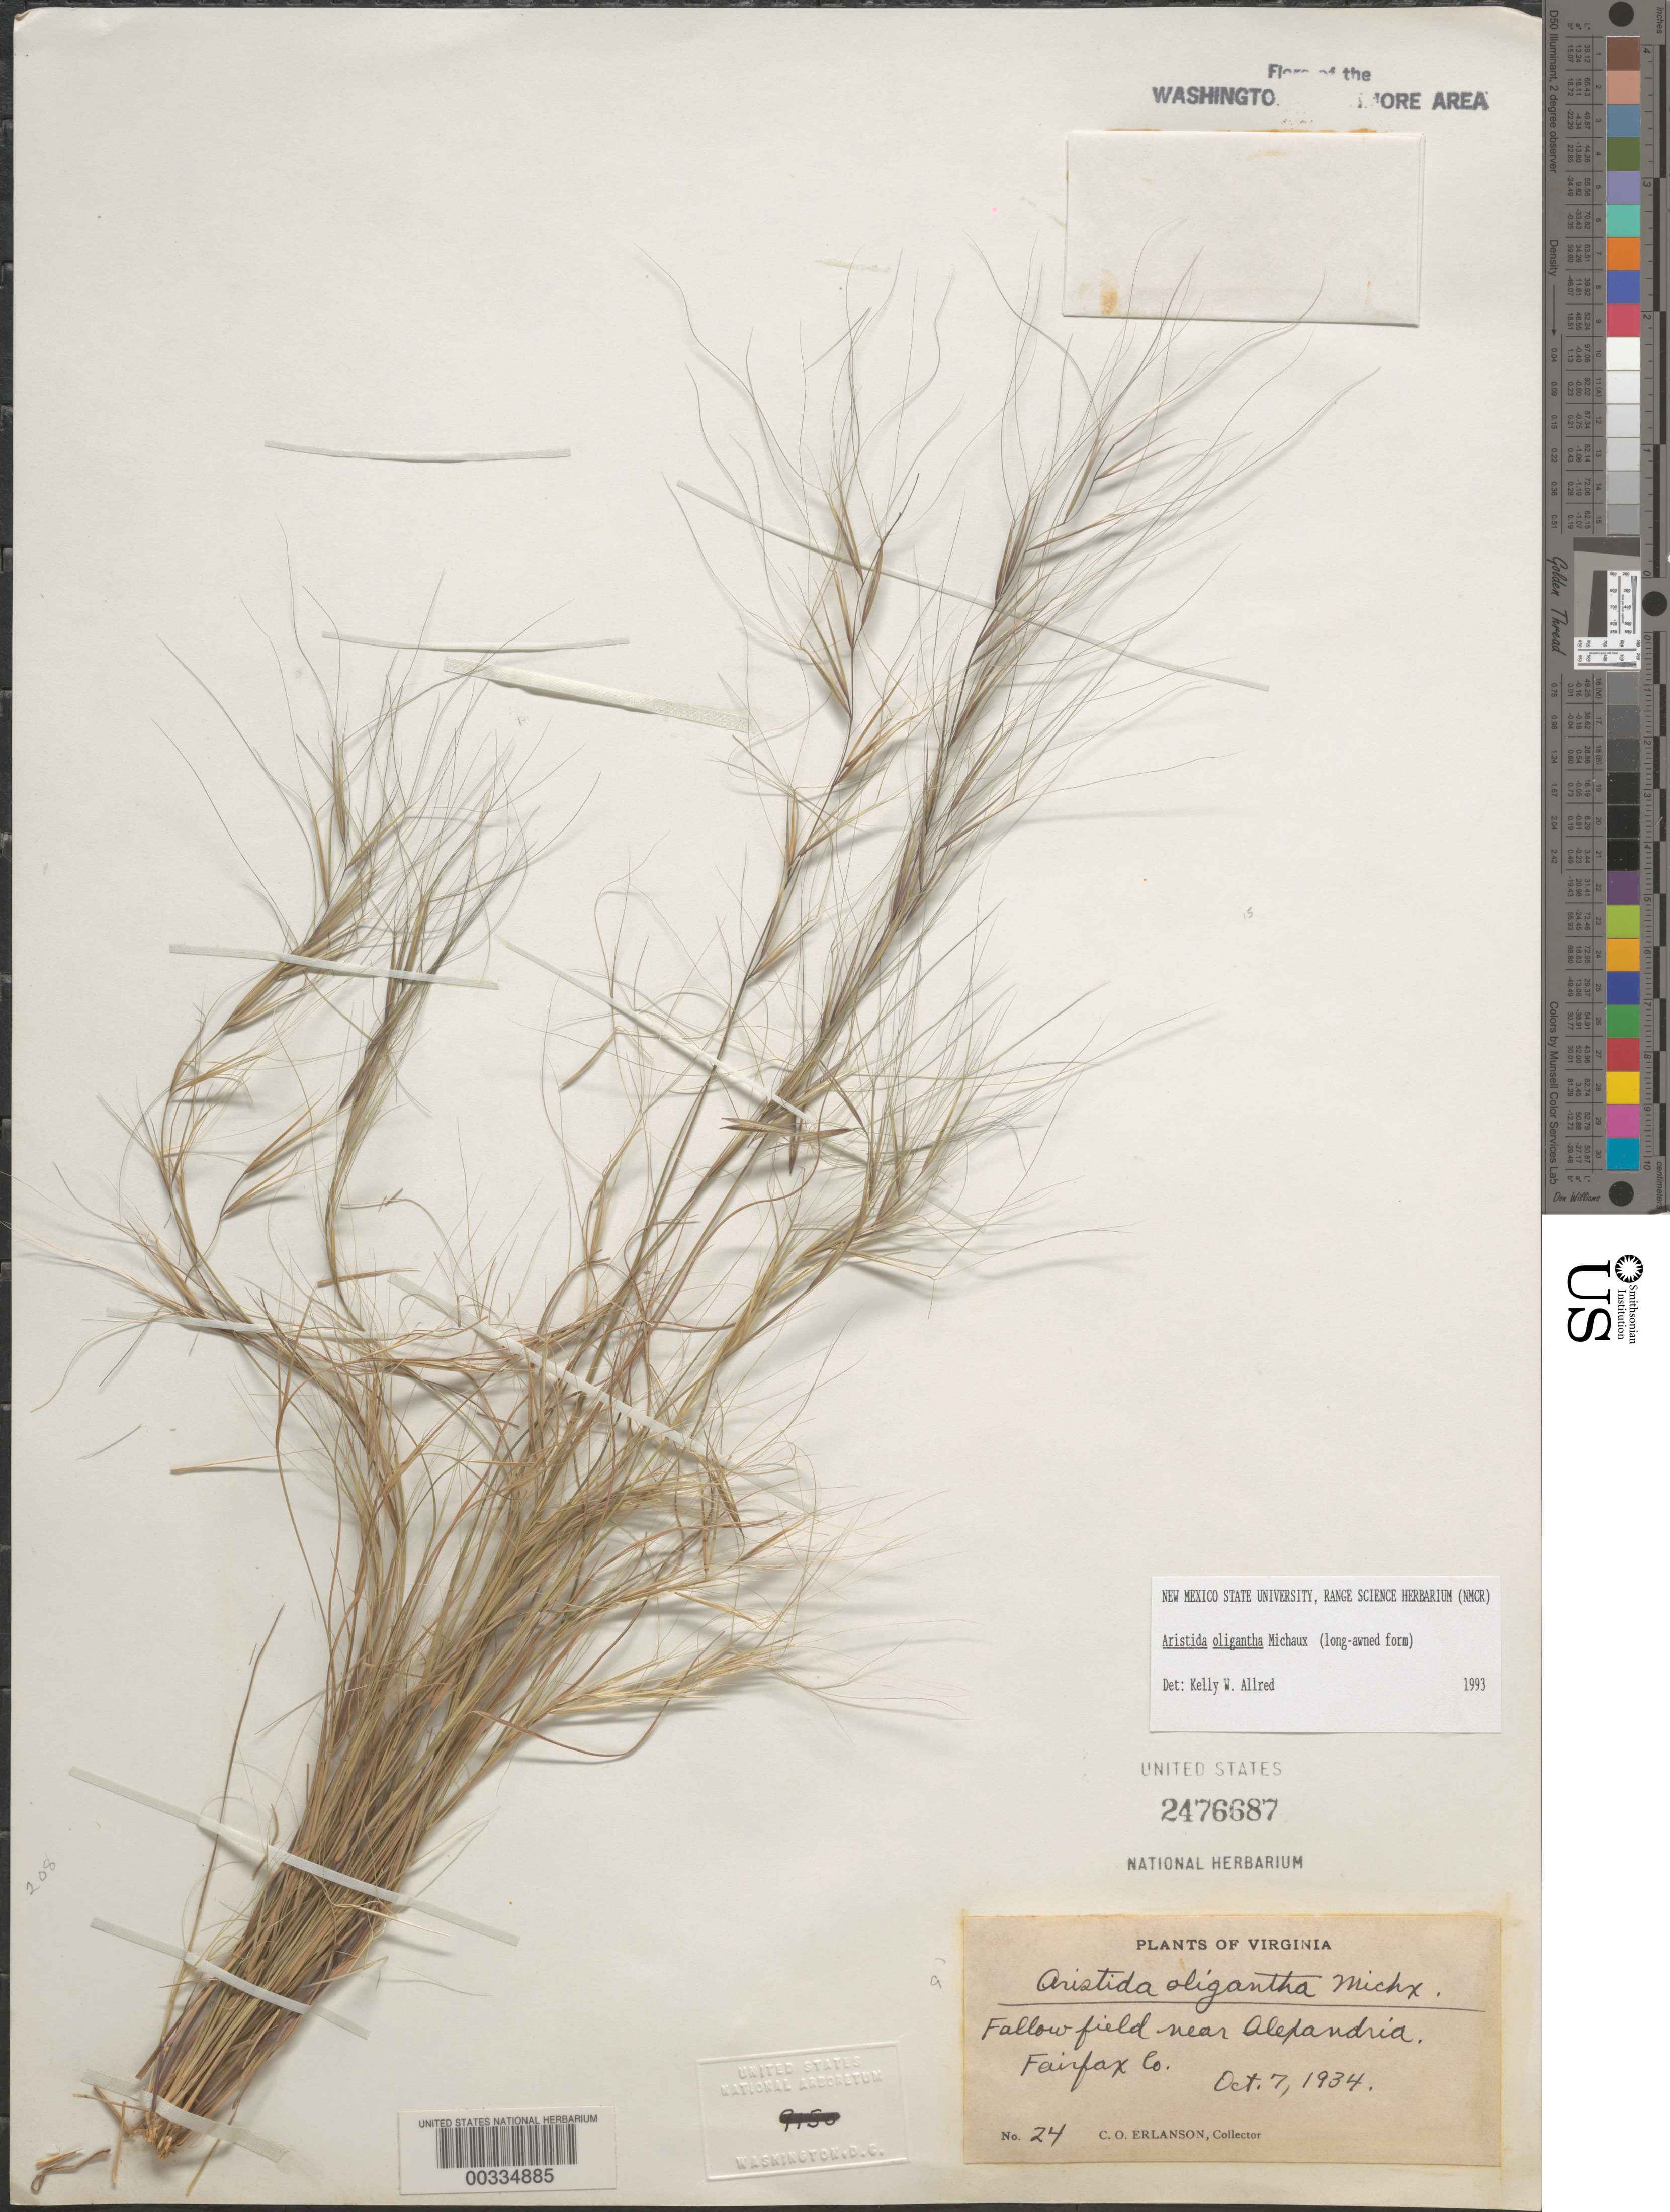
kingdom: Plantae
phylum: Tracheophyta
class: Liliopsida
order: Poales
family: Poaceae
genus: Aristida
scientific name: Aristida oligantha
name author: Michx.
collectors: C. O. Erlanson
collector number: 24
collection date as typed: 07 Oct 1934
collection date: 1934-10-07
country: United States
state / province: Virginia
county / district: Fairfax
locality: Near Alexandria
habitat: Fallow field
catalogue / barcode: US 2476687